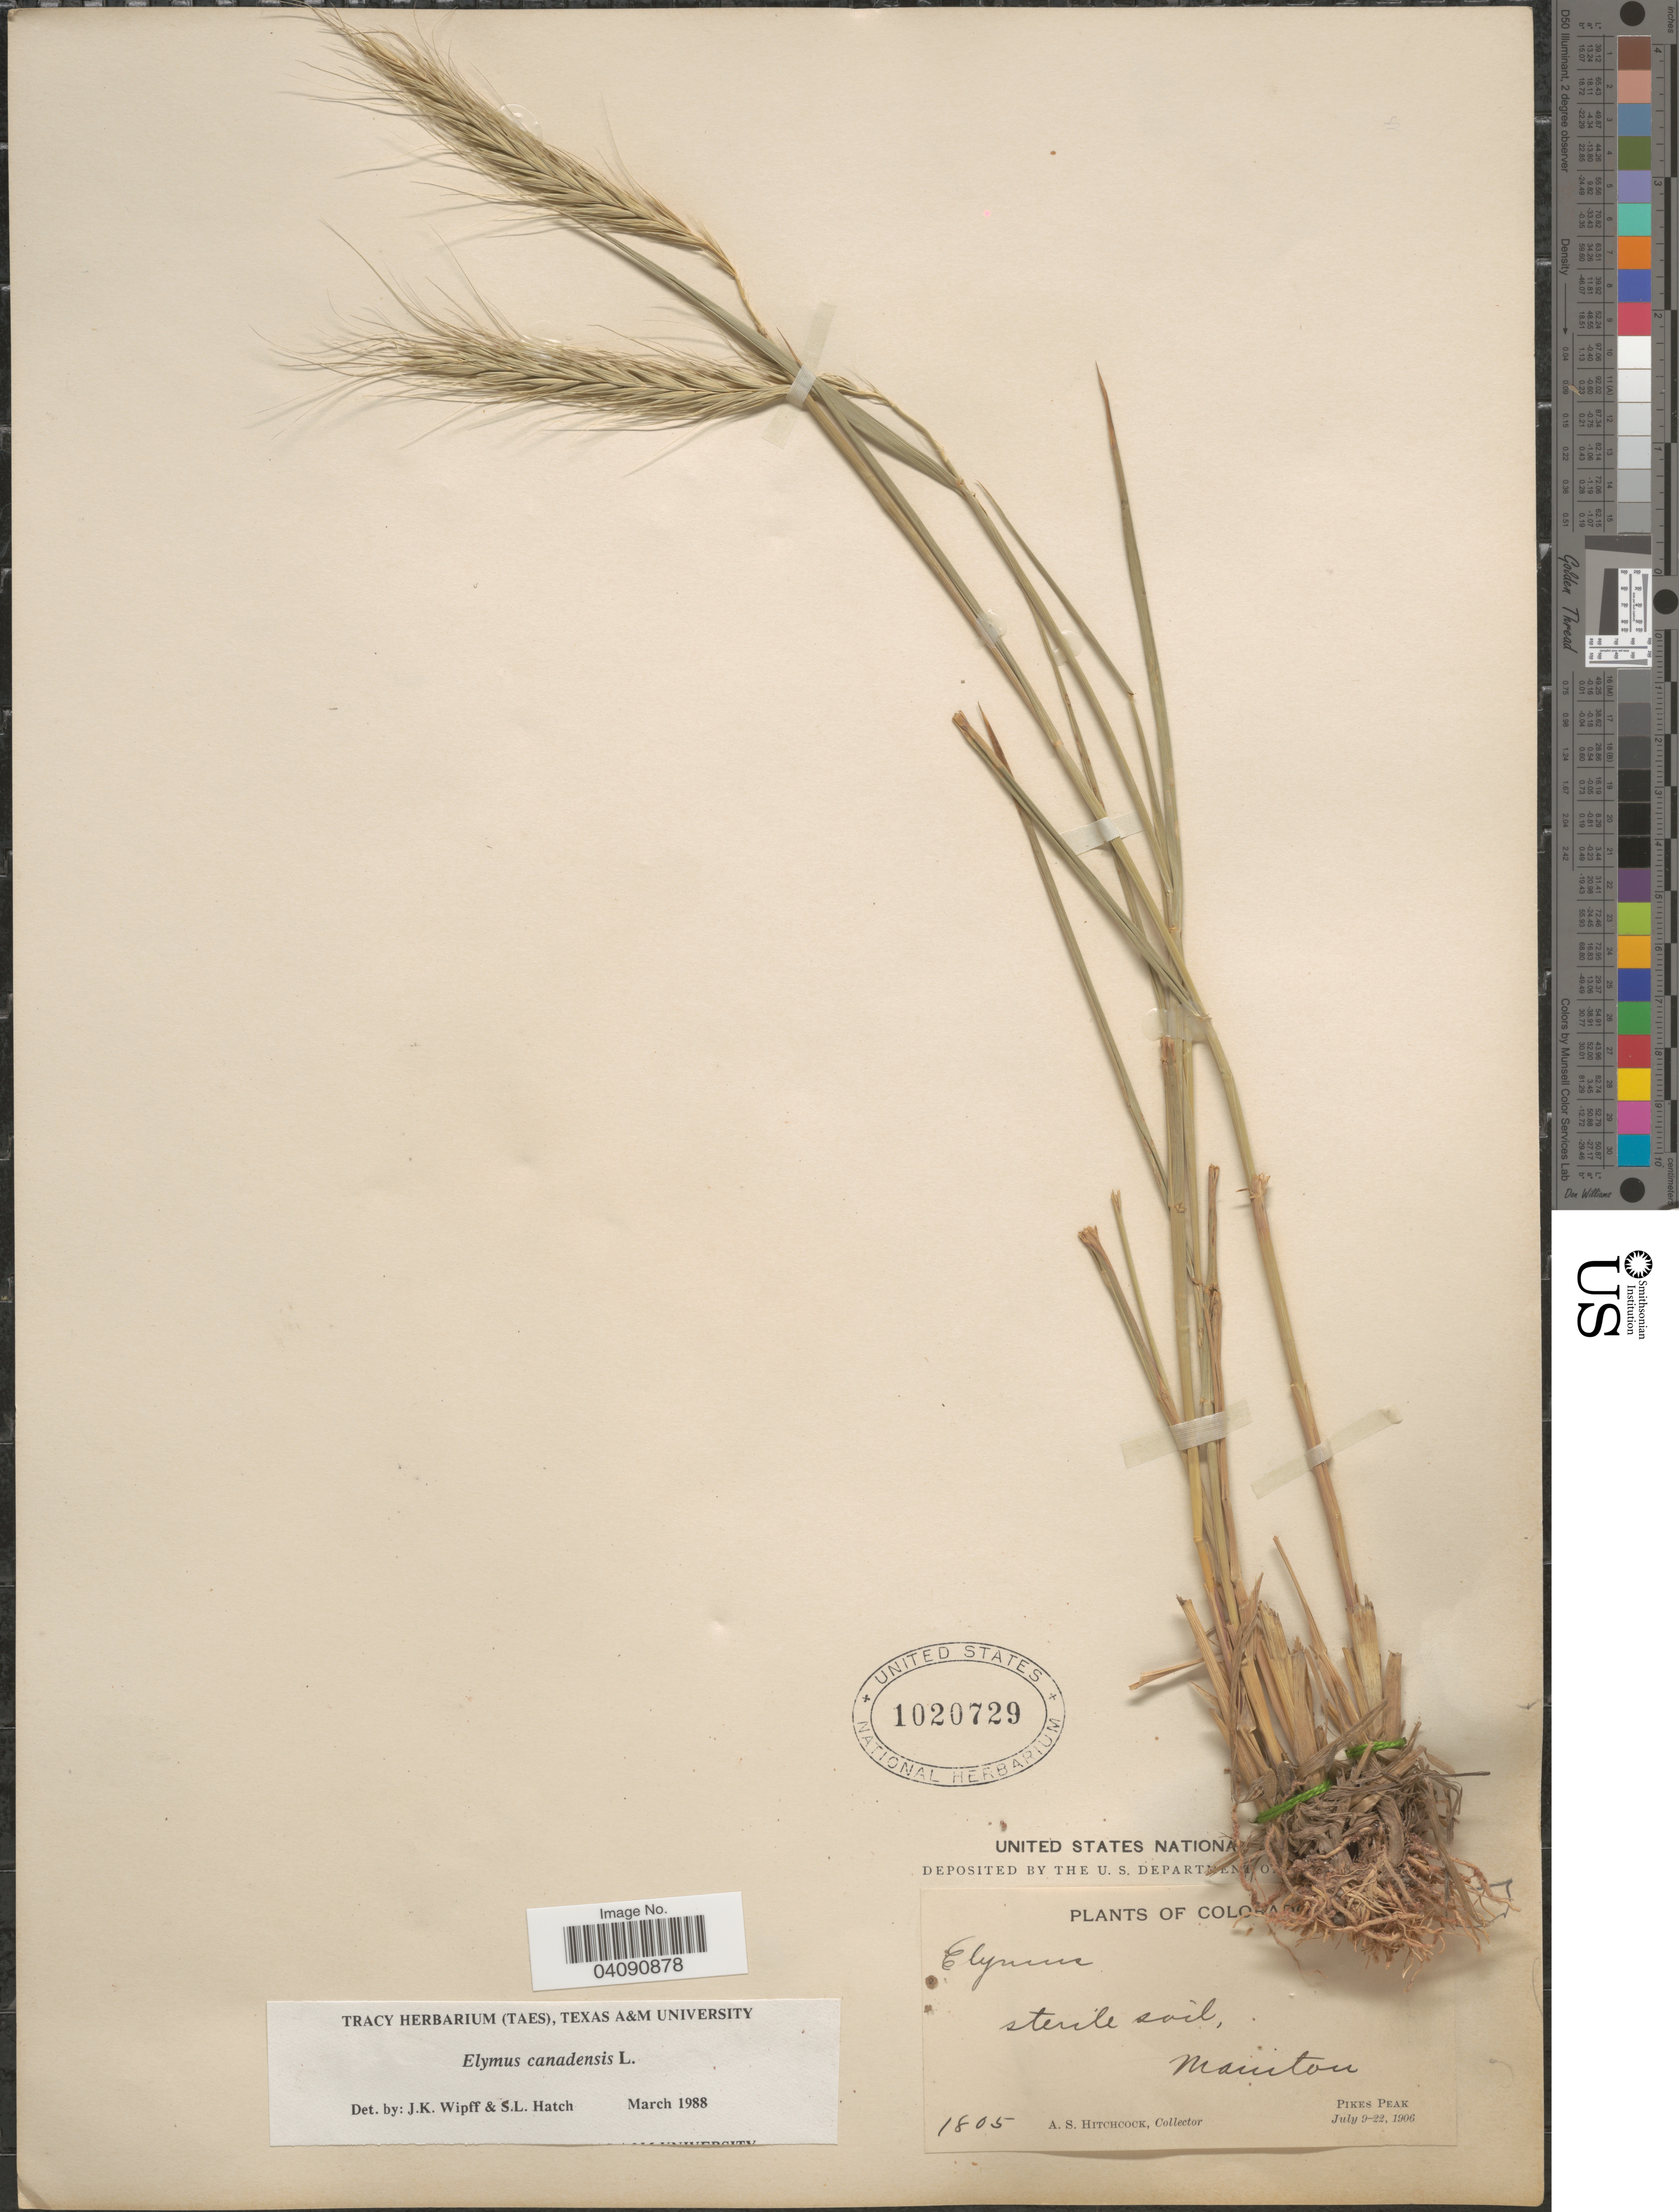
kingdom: Plantae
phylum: Tracheophyta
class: Liliopsida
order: Poales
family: Poaceae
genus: Elymus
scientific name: Elymus canadensis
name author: L.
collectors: A. S. Hitchcock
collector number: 1805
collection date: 1906-07-09/1906-07-22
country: United States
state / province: Colorado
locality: Manitou. Pikes Peak.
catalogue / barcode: US 1020729